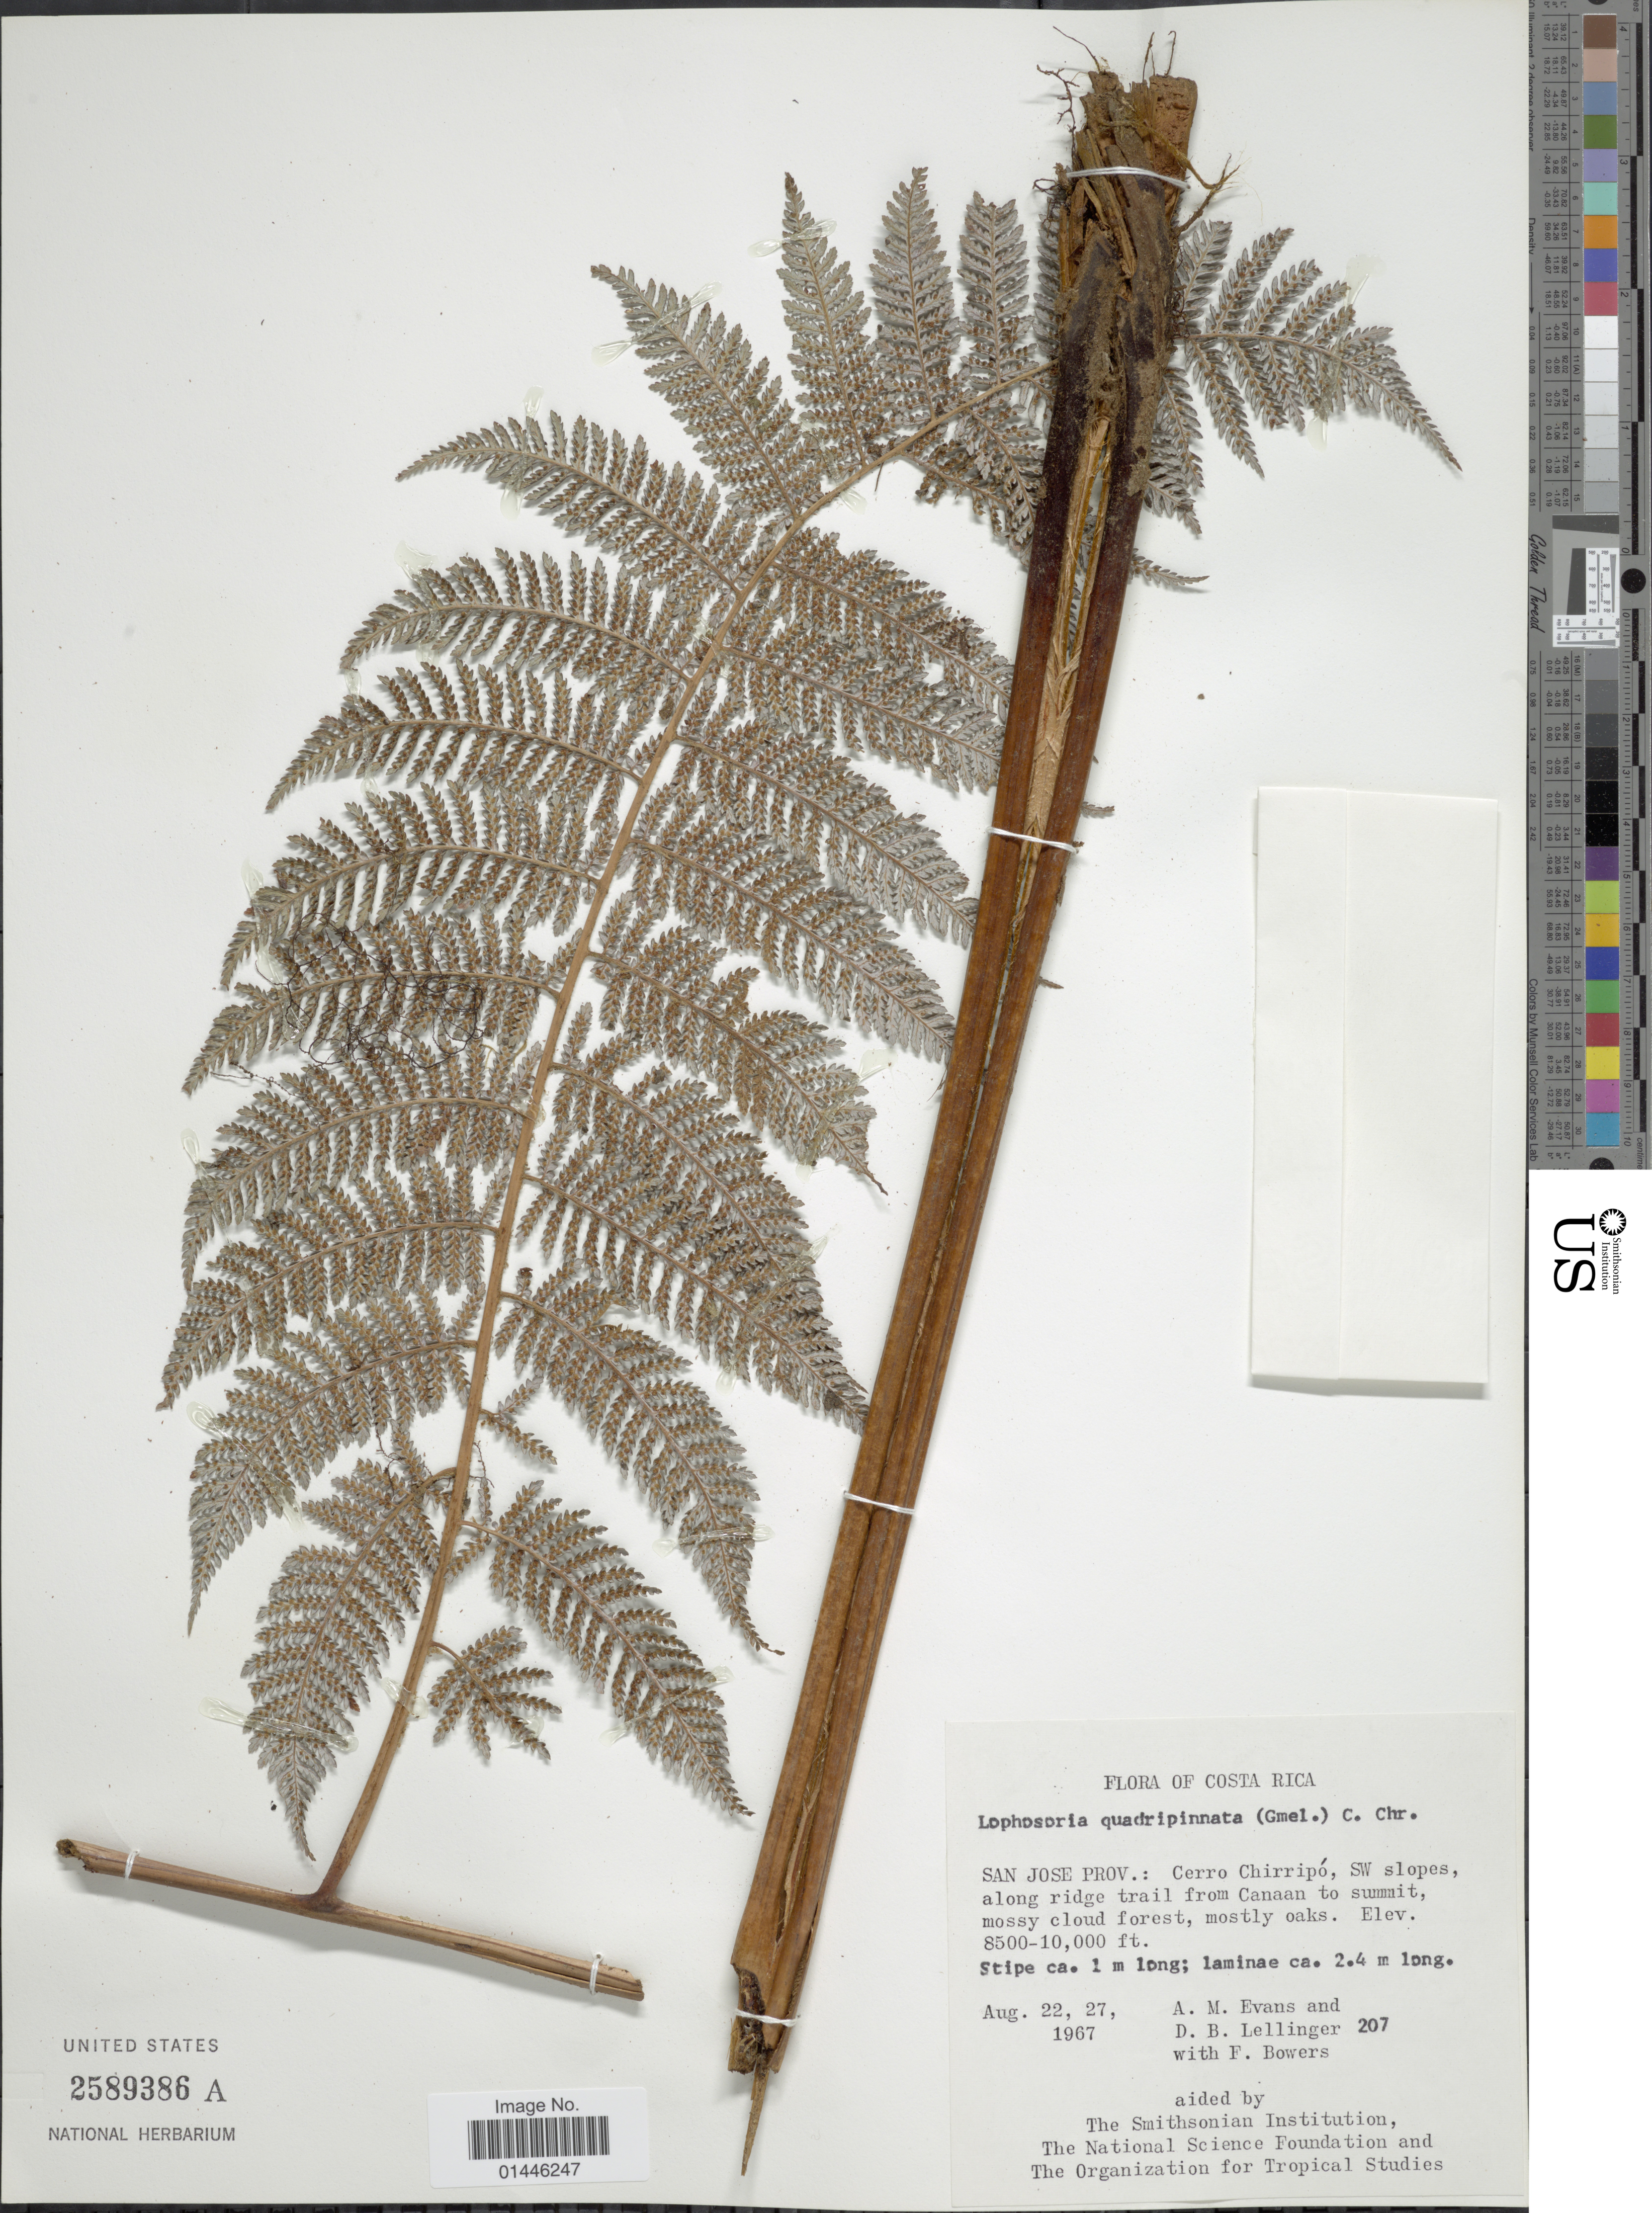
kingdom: Plantae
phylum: Tracheophyta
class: Polypodiopsida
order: Cyatheales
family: Dicksoniaceae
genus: Lophosoria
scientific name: Lophosoria quadripinnata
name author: (J.F. Gmel.) C. Chr.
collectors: A. M. Evans, D. B. Lellinger & F. Bowers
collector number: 207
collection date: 1967-08-22/1967-08-27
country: Costa Rica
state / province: San José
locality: Cerro Chirripó, SW slopes along ridge trail from Canaan to summit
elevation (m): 2591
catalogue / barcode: US 2589386A